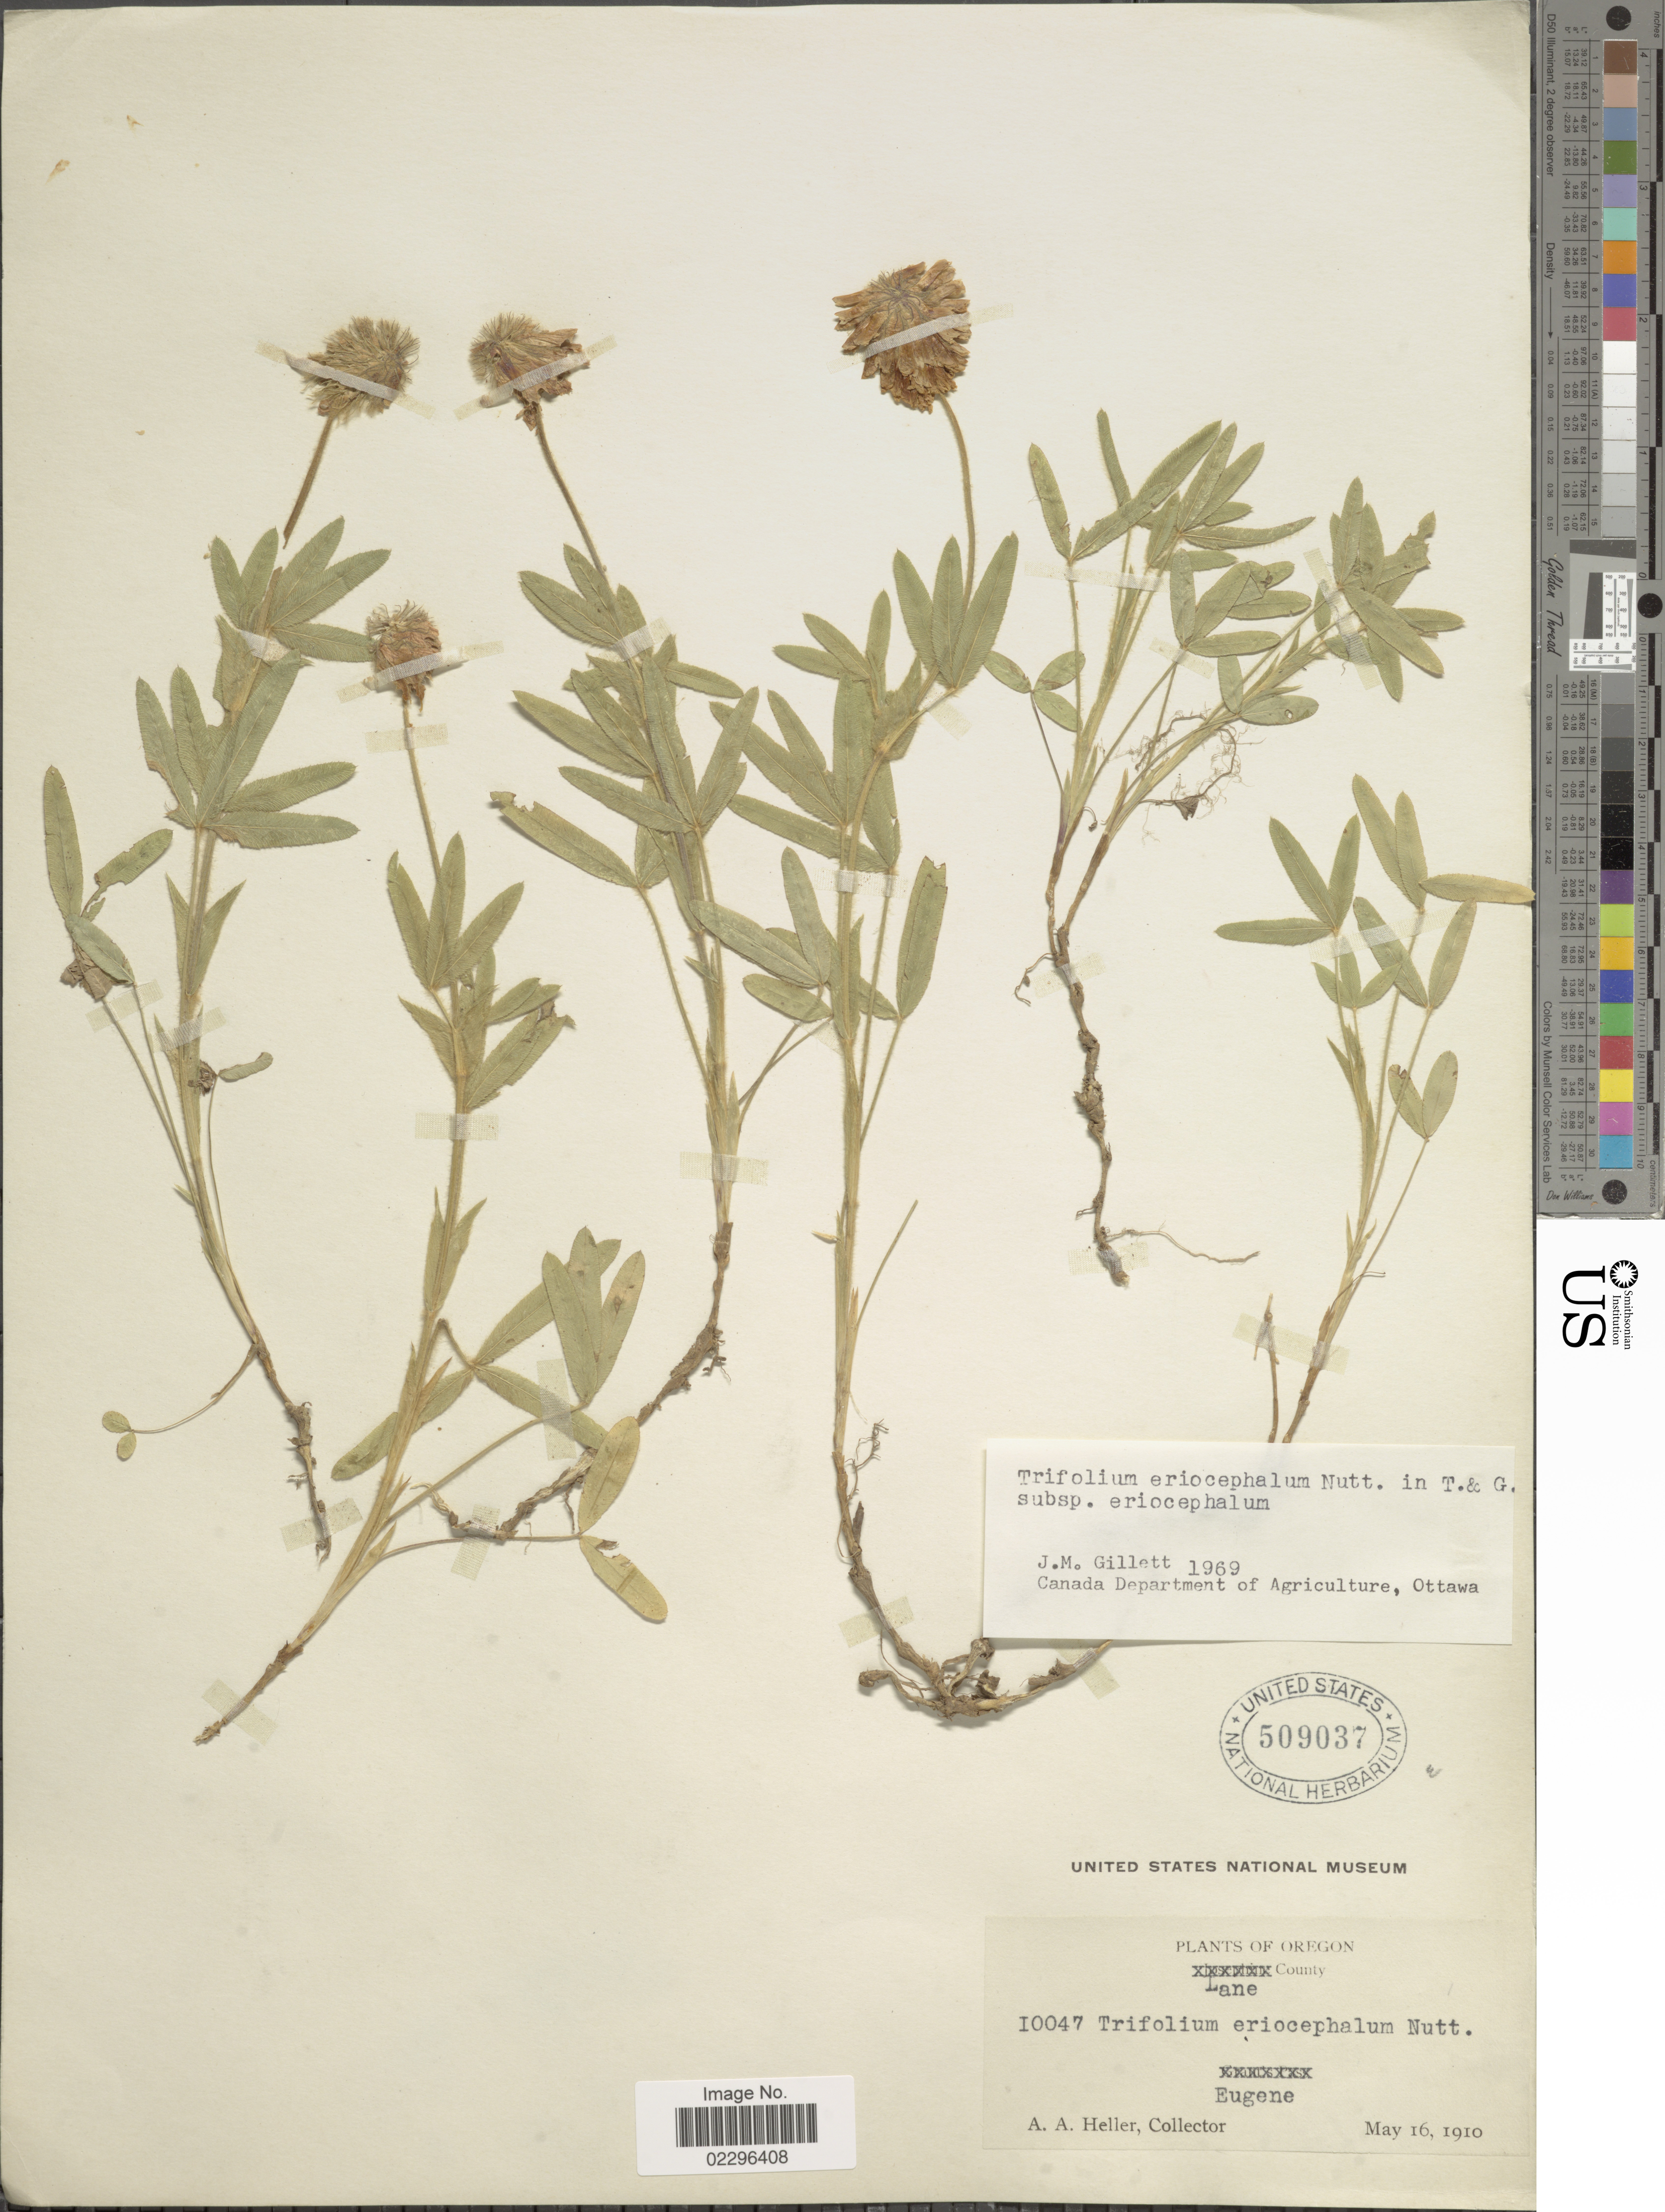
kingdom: Plantae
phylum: Tracheophyta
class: Magnoliopsida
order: Fabales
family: Fabaceae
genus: Trifolium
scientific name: Trifolium eriocephalum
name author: Nutt.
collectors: A. A. Heller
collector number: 10047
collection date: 1910-05-16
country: United States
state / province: Oregon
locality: Lane County. Eugene.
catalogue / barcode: US 509037